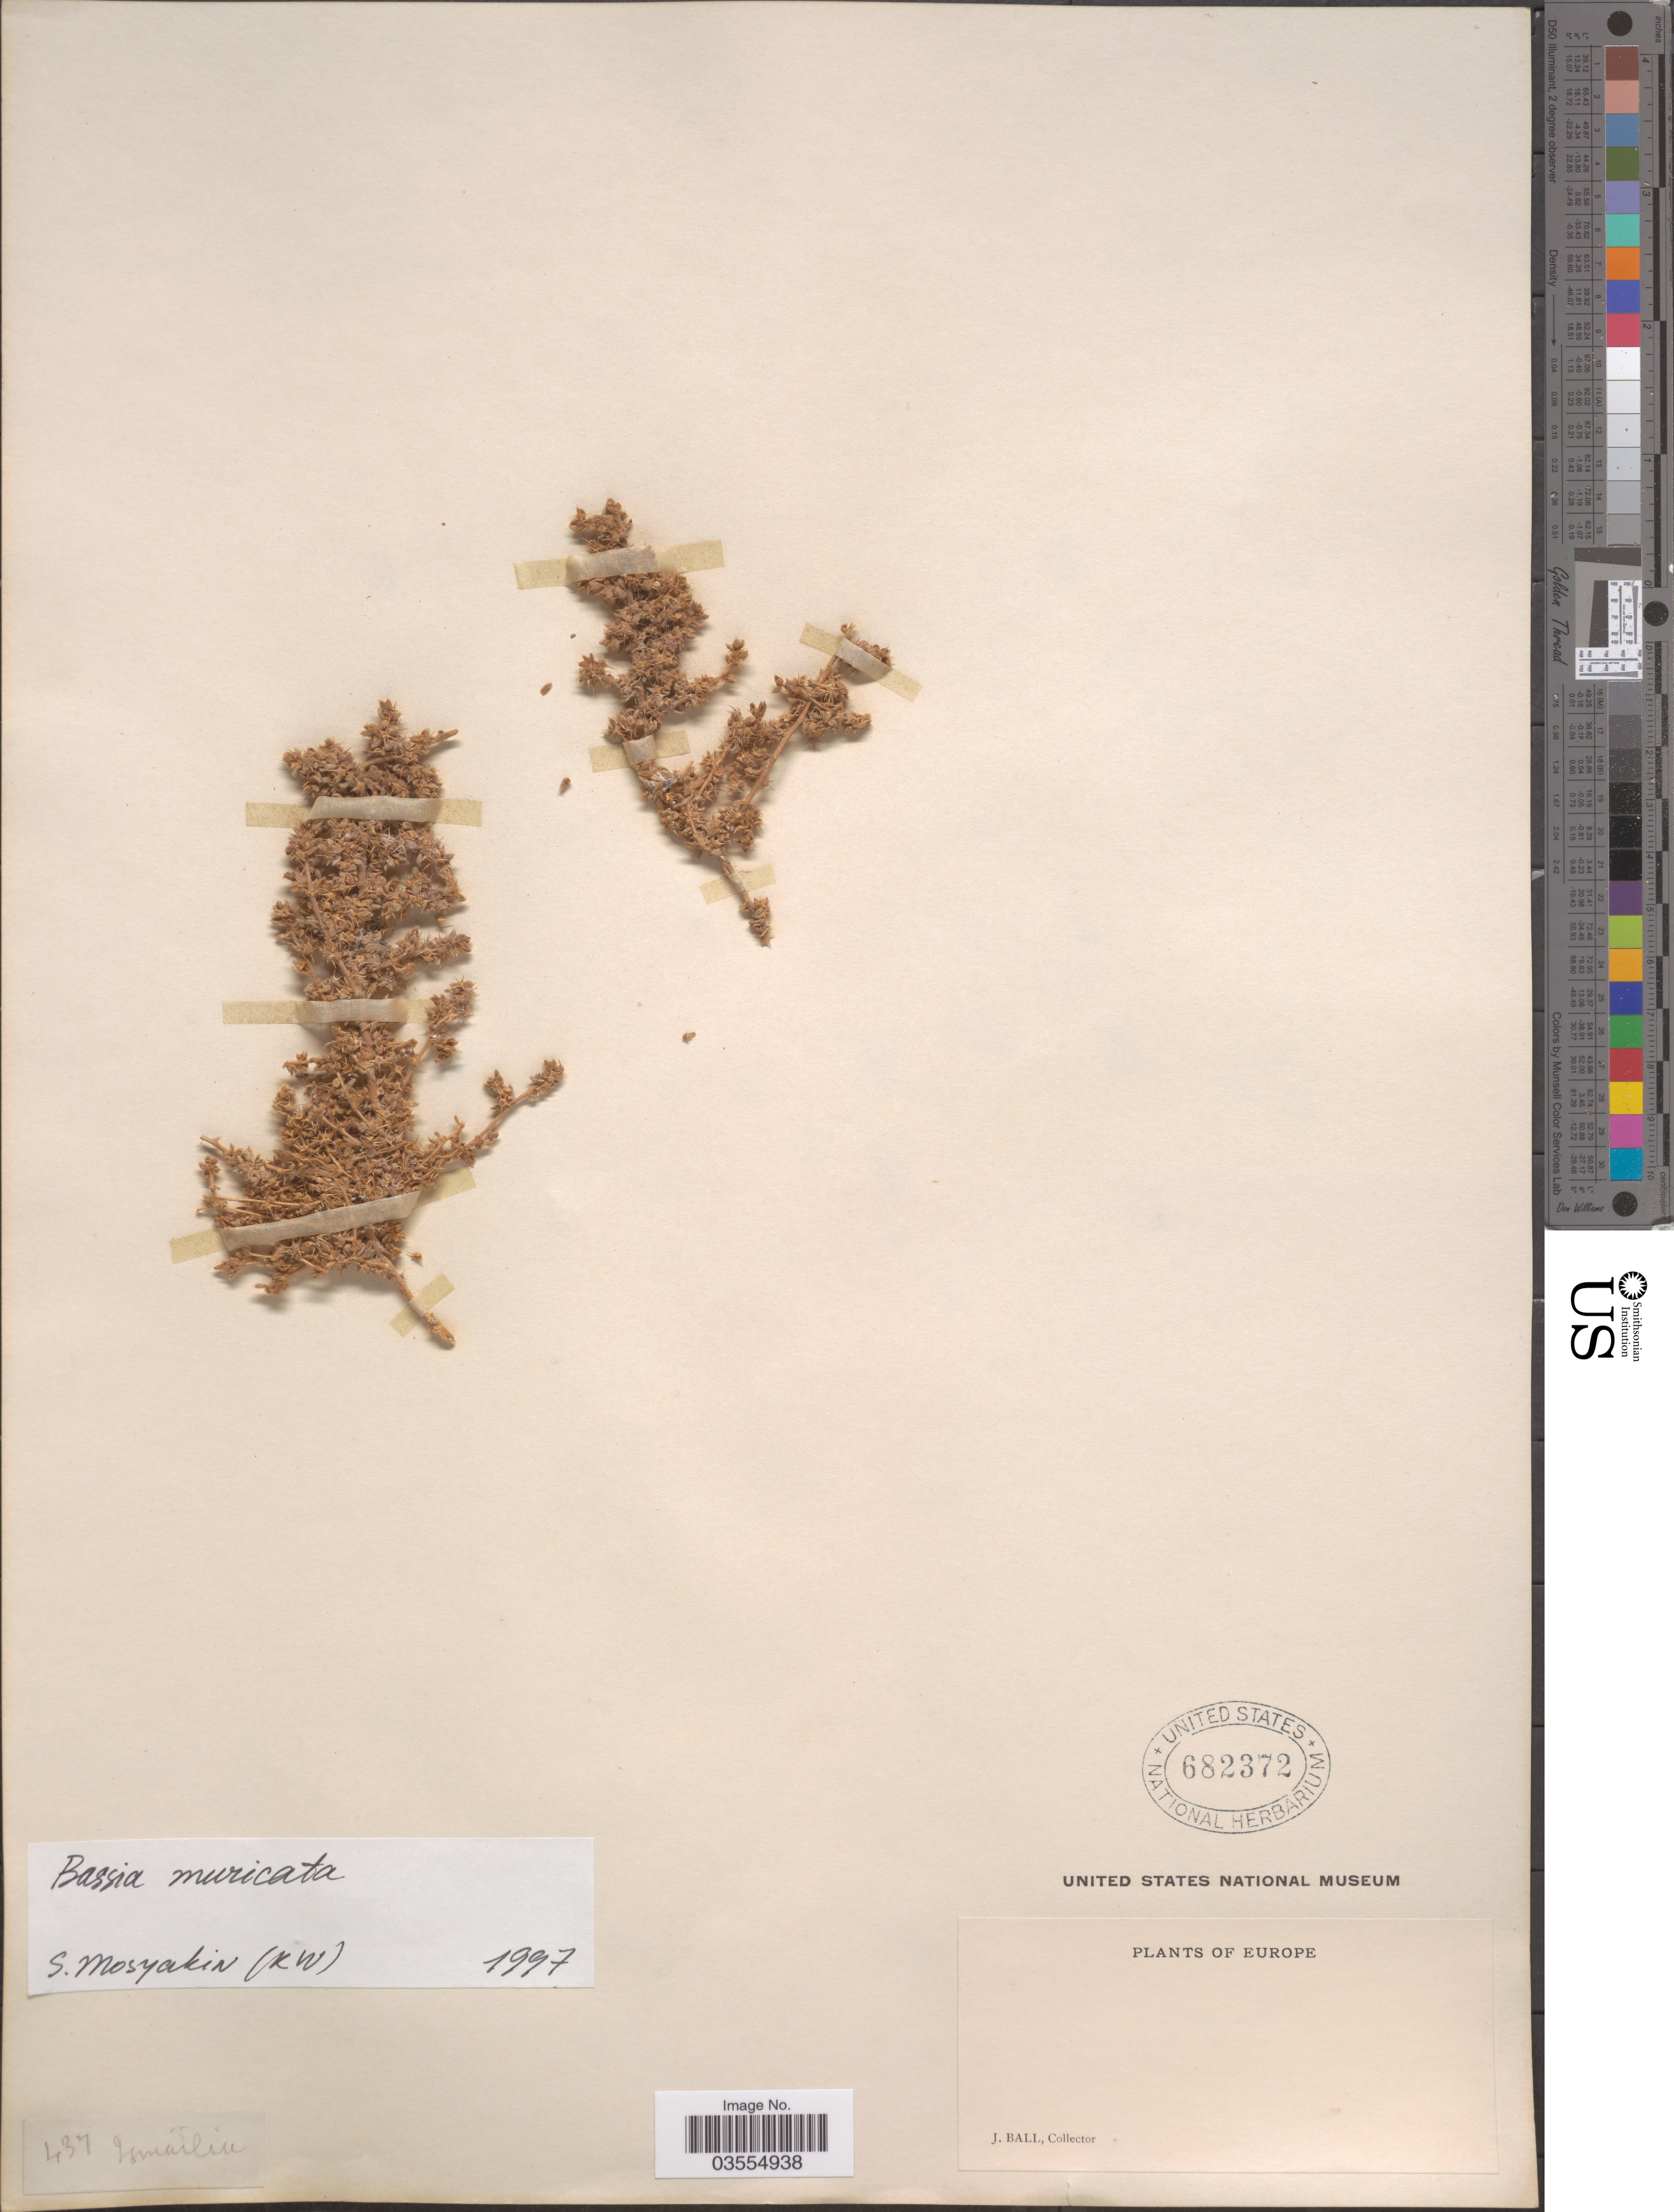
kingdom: Plantae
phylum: Tracheophyta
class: Magnoliopsida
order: Caryophyllales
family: Amaranthaceae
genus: Bassia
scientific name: Bassia muricata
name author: (L.) Asch.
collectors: J. Ball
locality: Europe.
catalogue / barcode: US 682372